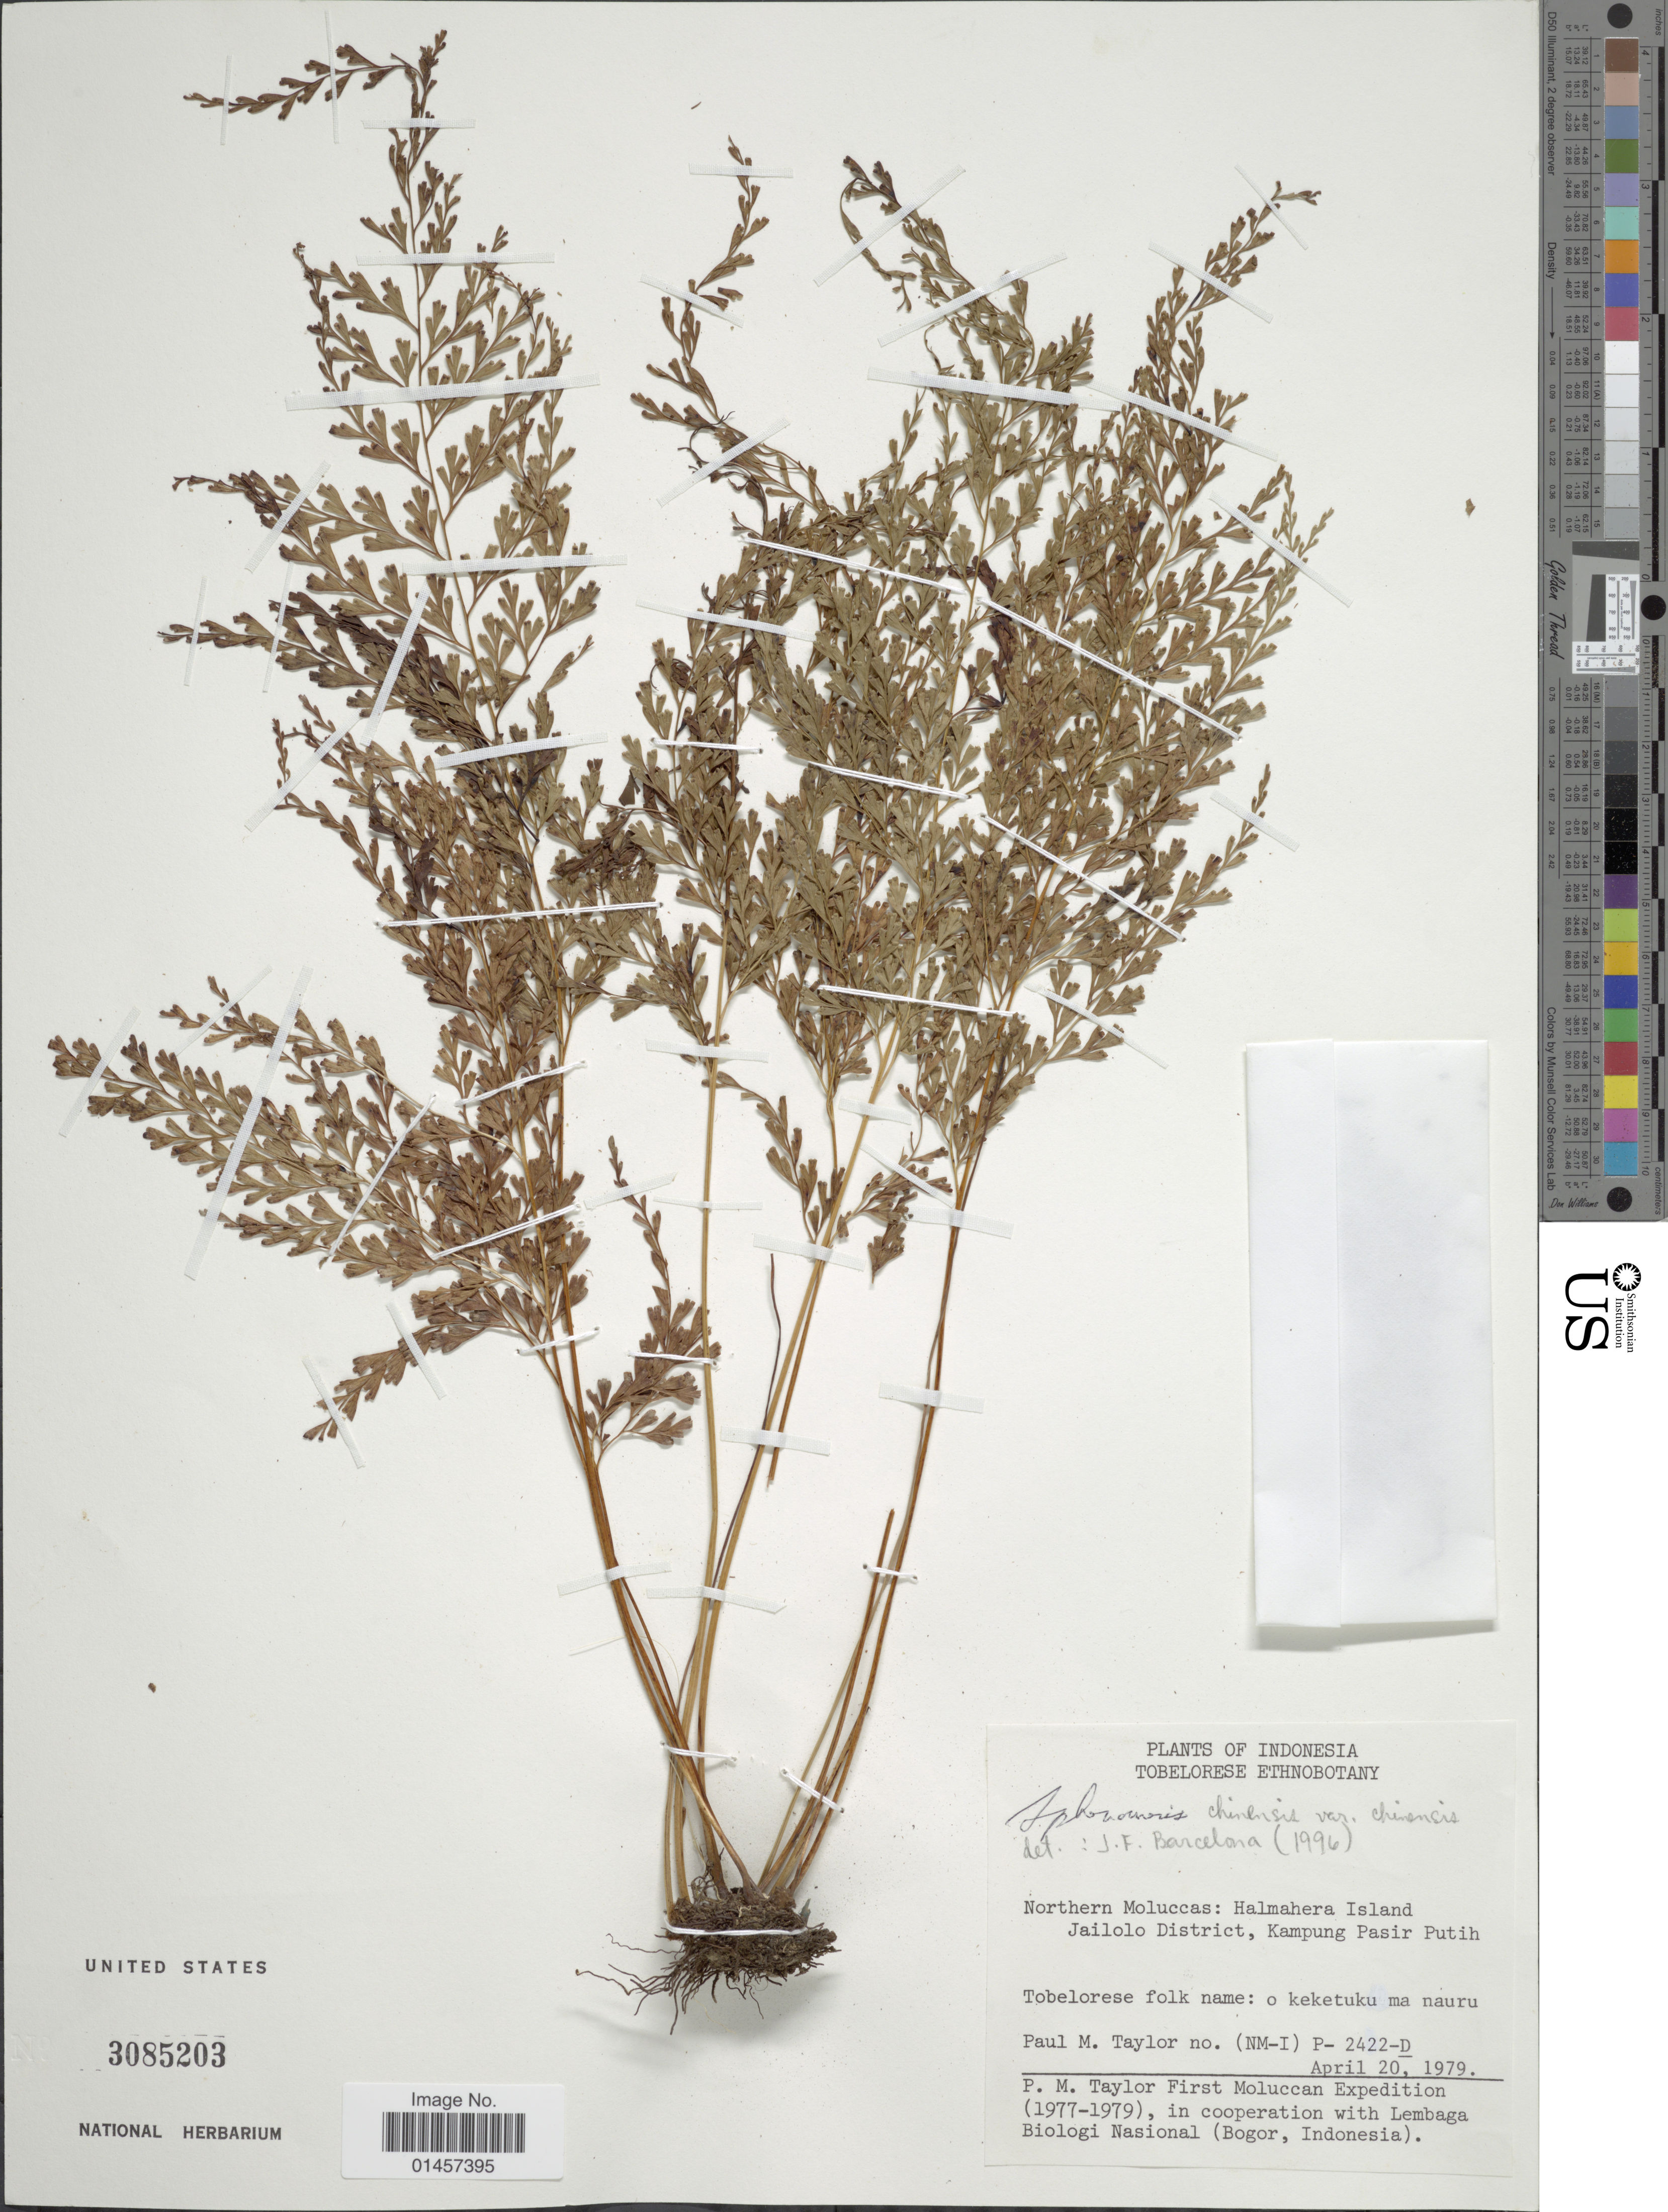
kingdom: Plantae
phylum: Tracheophyta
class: Polypodiopsida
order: Polypodiales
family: Lindsaeaceae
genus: Sphenomeris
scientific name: Sphenomeris chinensis var. chinensis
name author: (L.) Maxon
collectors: P. M. Taylor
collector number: (NM-I)P-2422-D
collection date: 1979-04-20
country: Indonesia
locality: Tobelorese Ethnobotany, Northern Moluccas: Halmahera Island, Jailolo District, Kampung Pasir Putih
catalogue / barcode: US 3085203